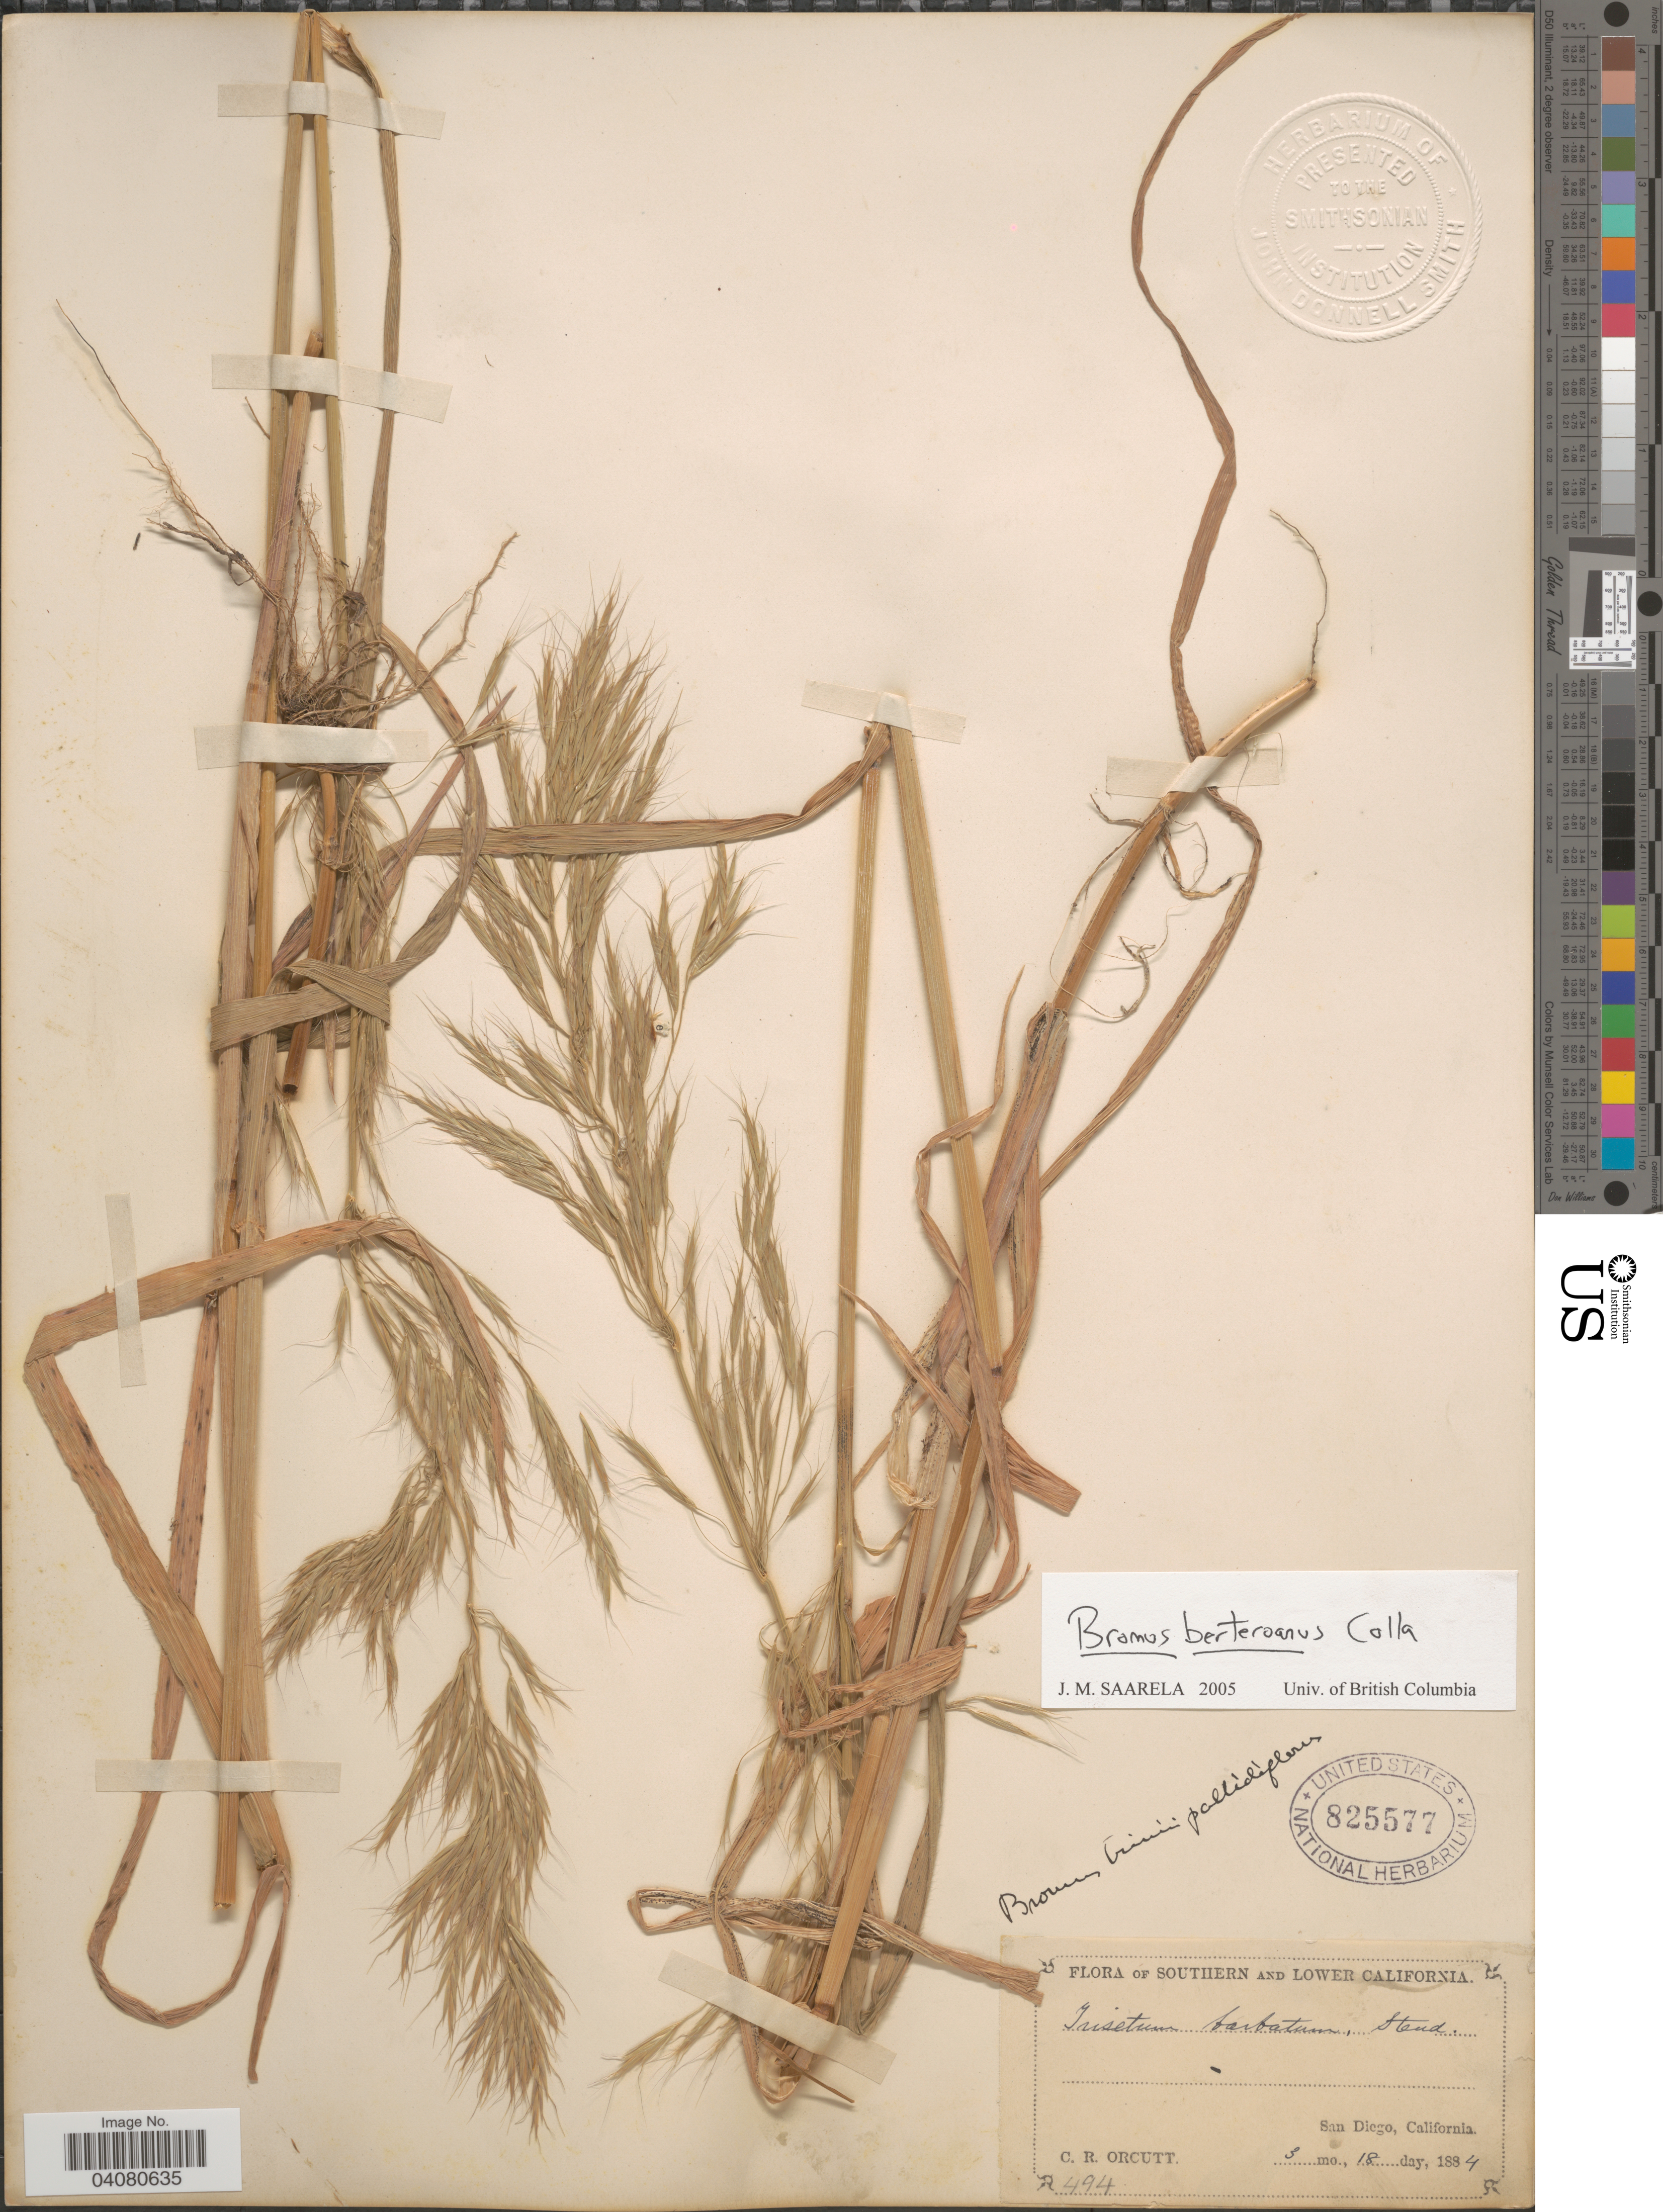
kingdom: Plantae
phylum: Tracheophyta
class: Liliopsida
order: Poales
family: Poaceae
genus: Bromus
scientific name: Bromus berteroanus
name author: Colla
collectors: C. R. Orcutt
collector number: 494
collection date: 1884-03-18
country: United States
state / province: California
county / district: San Diego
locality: Southern and Lower California. San Diego.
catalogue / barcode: US 825577